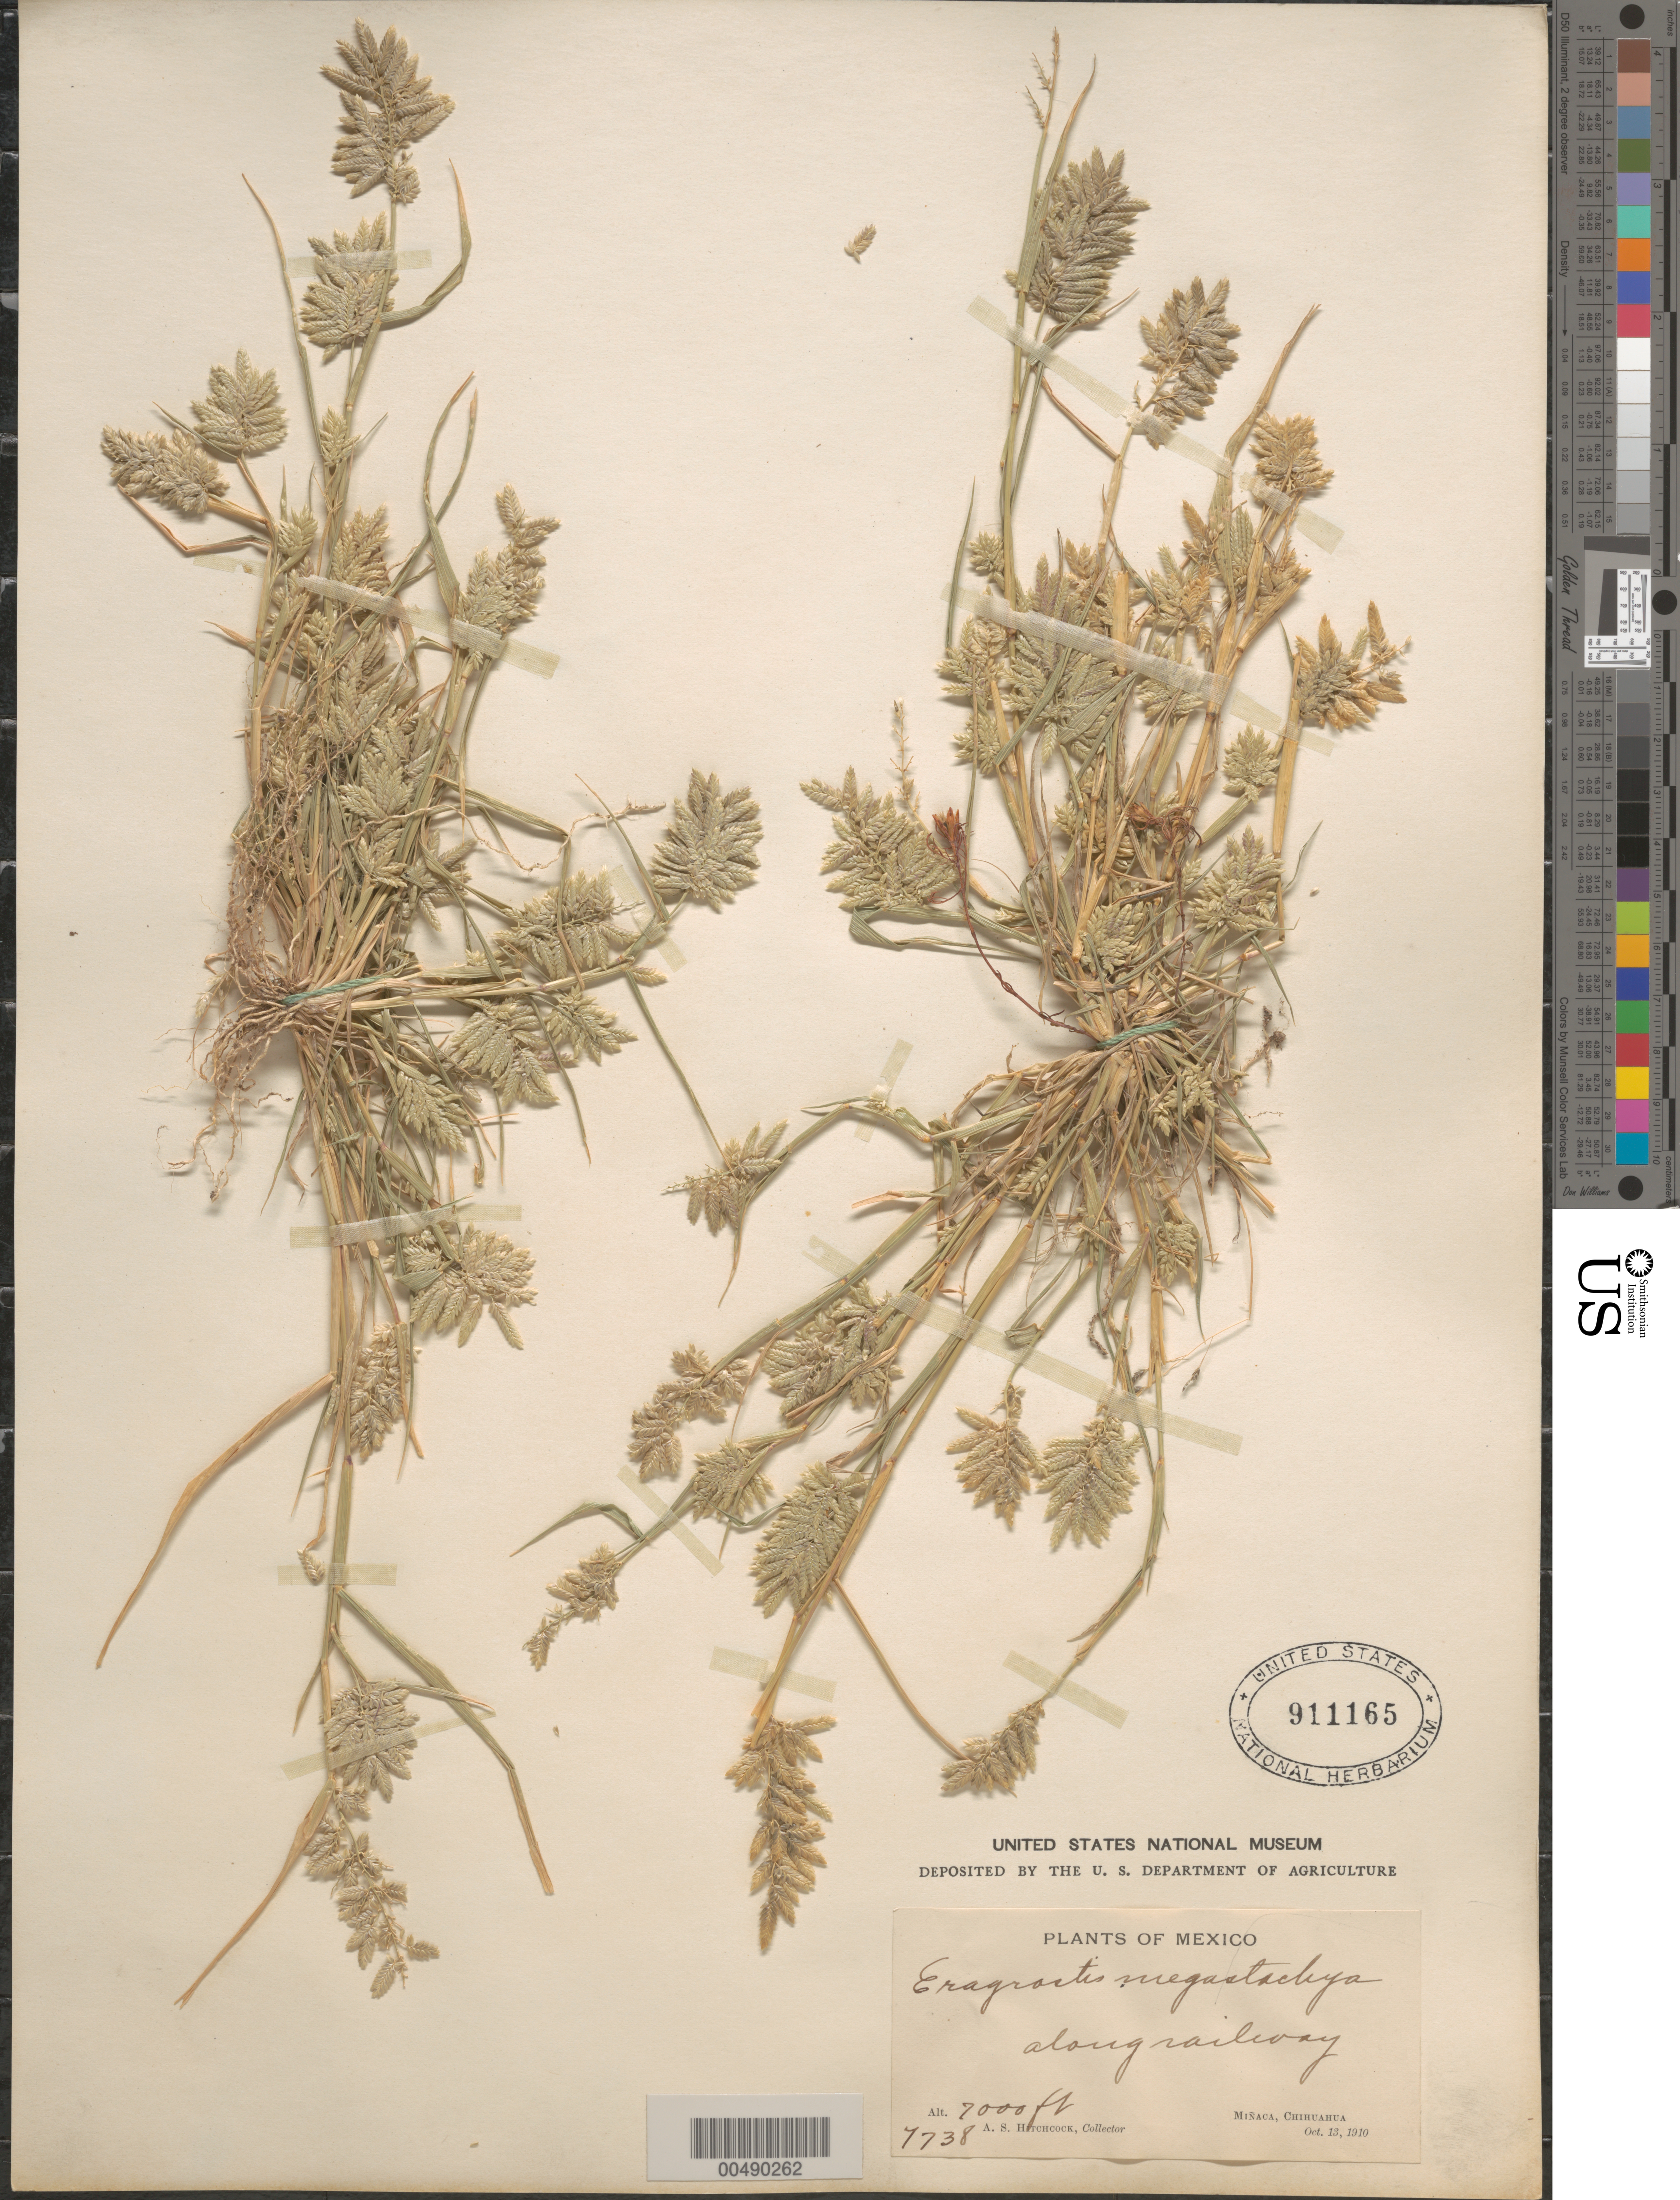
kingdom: Plantae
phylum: Tracheophyta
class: Liliopsida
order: Poales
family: Poaceae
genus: Eragrostis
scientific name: Eragrostis cilianensis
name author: (Bellardi) Vignolo ex Janch.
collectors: A. S. Hitchcock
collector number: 7738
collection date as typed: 13 Oct 1910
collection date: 1910-10-13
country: Mexico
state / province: Chihuahua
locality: Miñaca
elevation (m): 2134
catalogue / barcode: US 91165